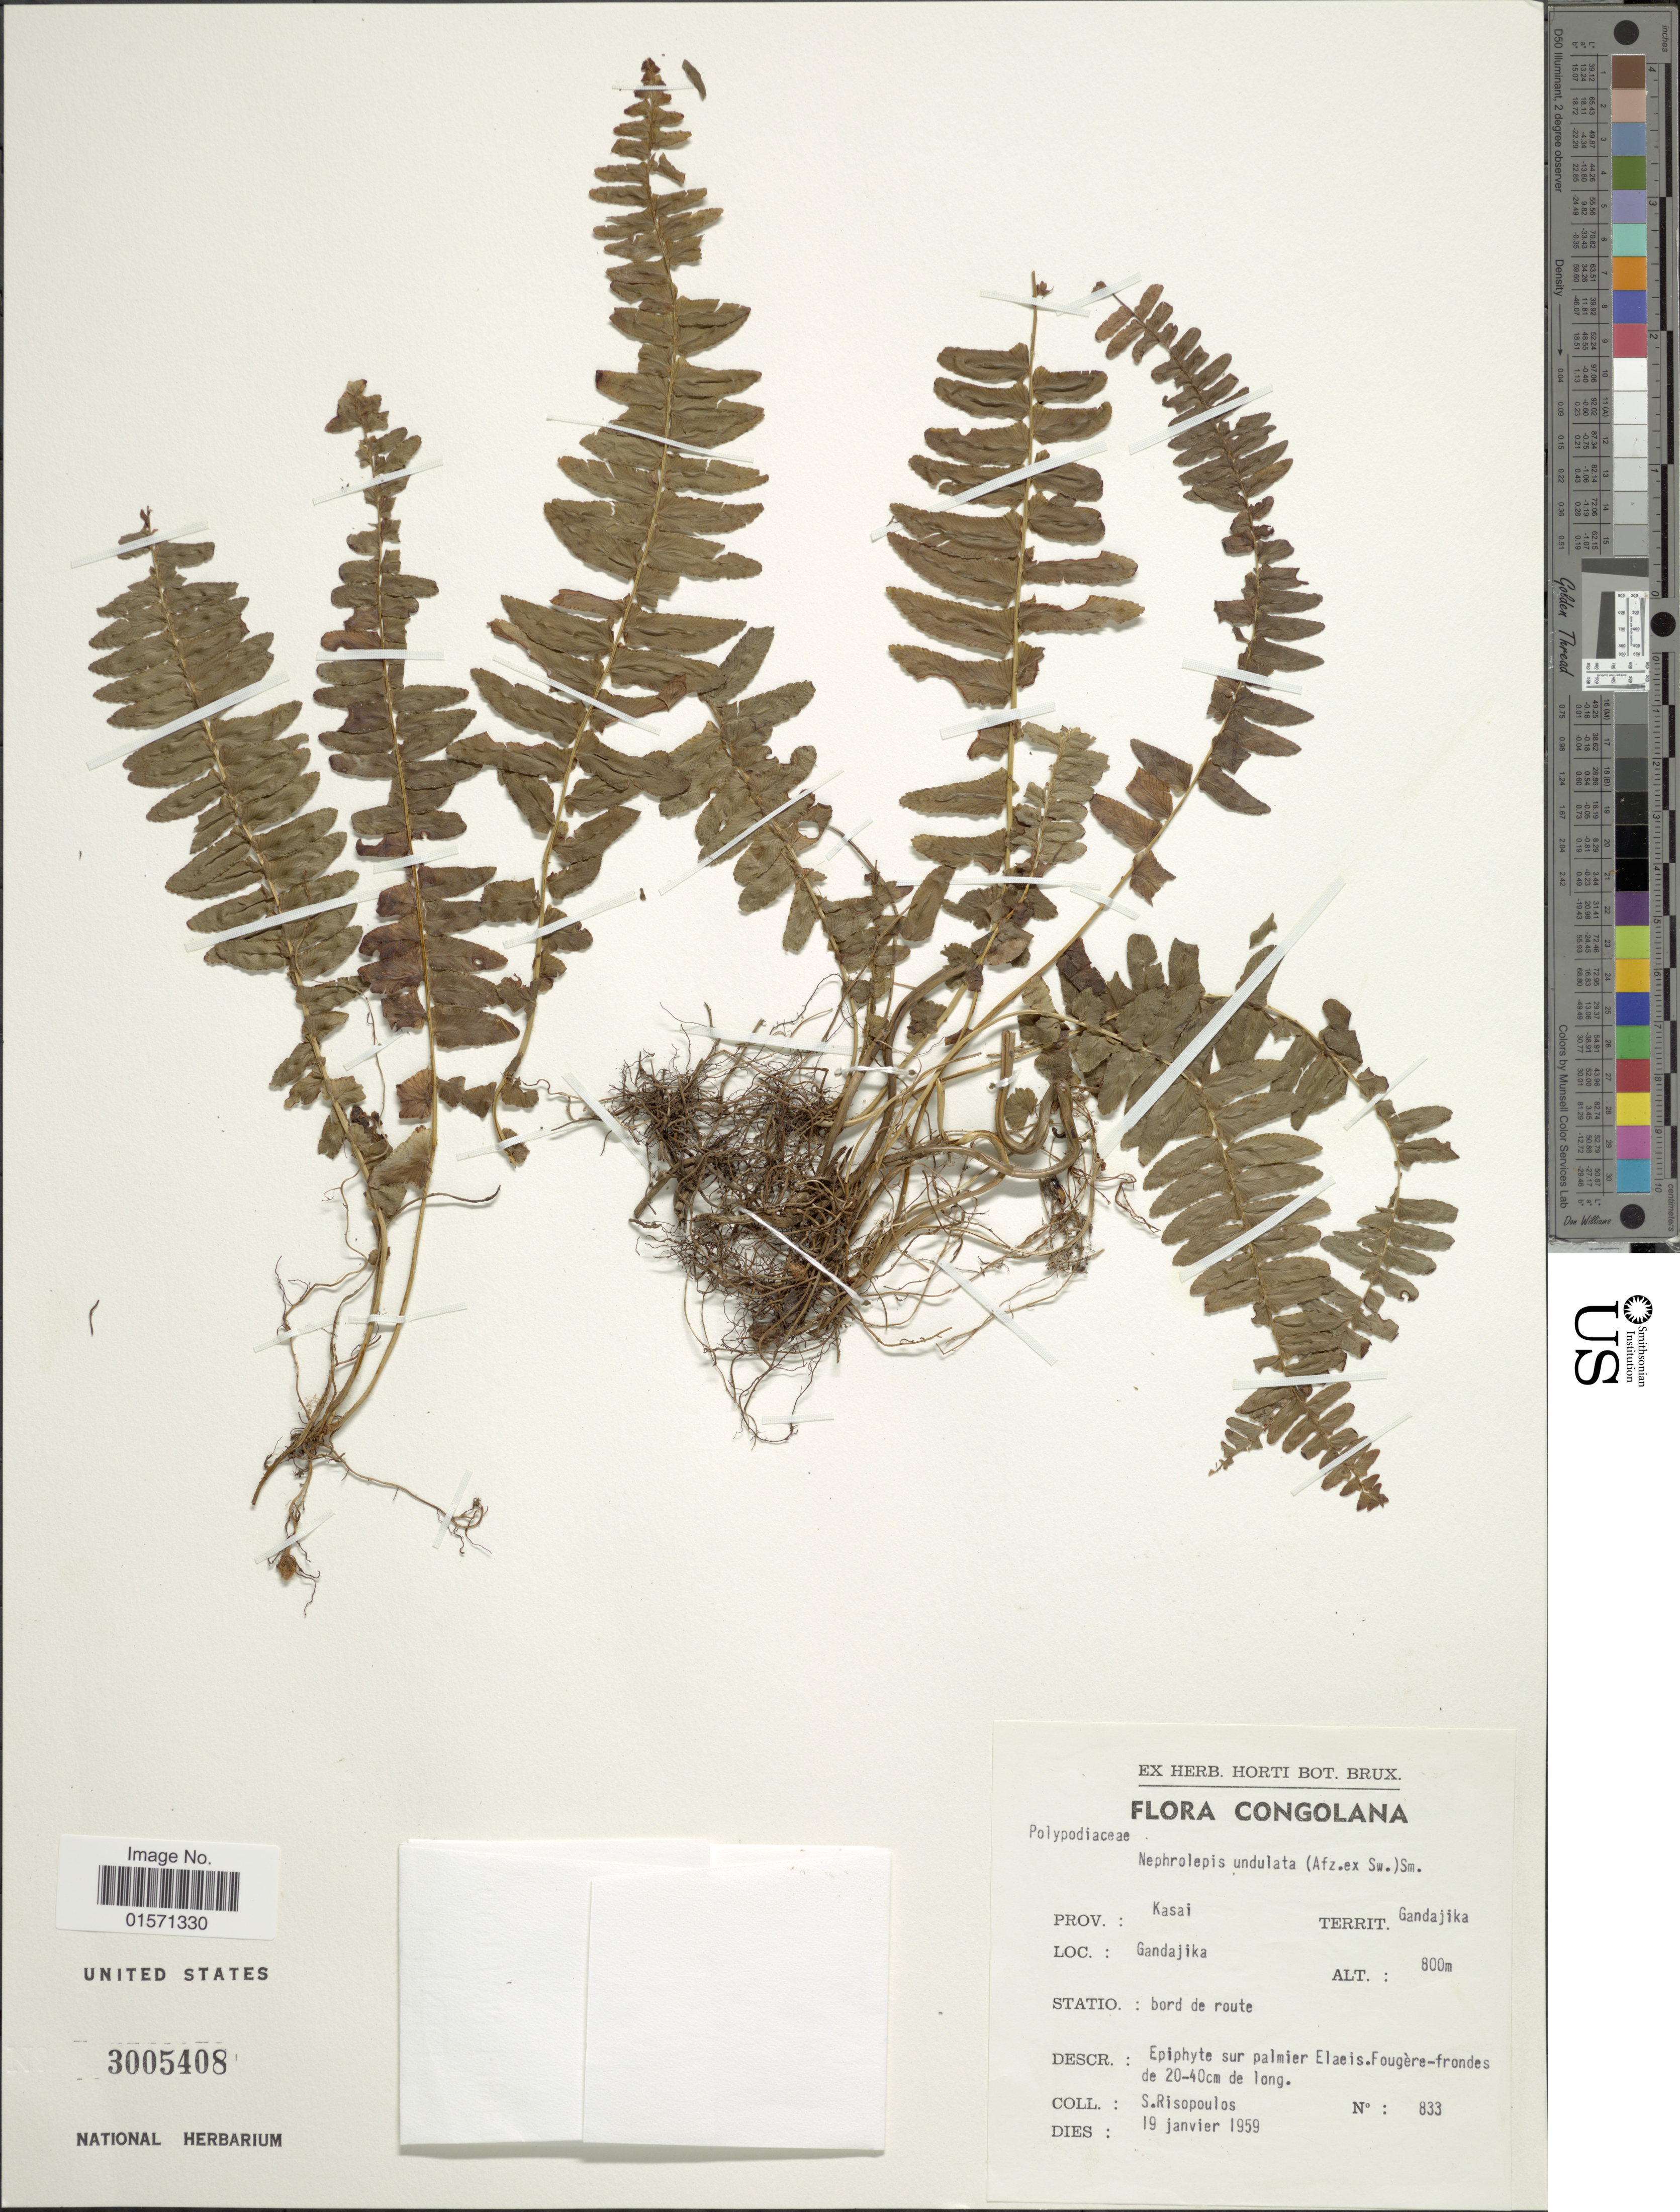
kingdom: Plantae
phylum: Tracheophyta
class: Polypodiopsida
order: Polypodiales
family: Nephrolepidaceae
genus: Nephrolepis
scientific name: Nephrolepis undulata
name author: J. Sm.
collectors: S. Risopoulos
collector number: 833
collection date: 1959-01-19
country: Congo, Democratic Republic of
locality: Congolana. Prov.: Kasai. Territ. Gandajika. Gandajika. Statio.: bord de route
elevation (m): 800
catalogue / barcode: US 3005408